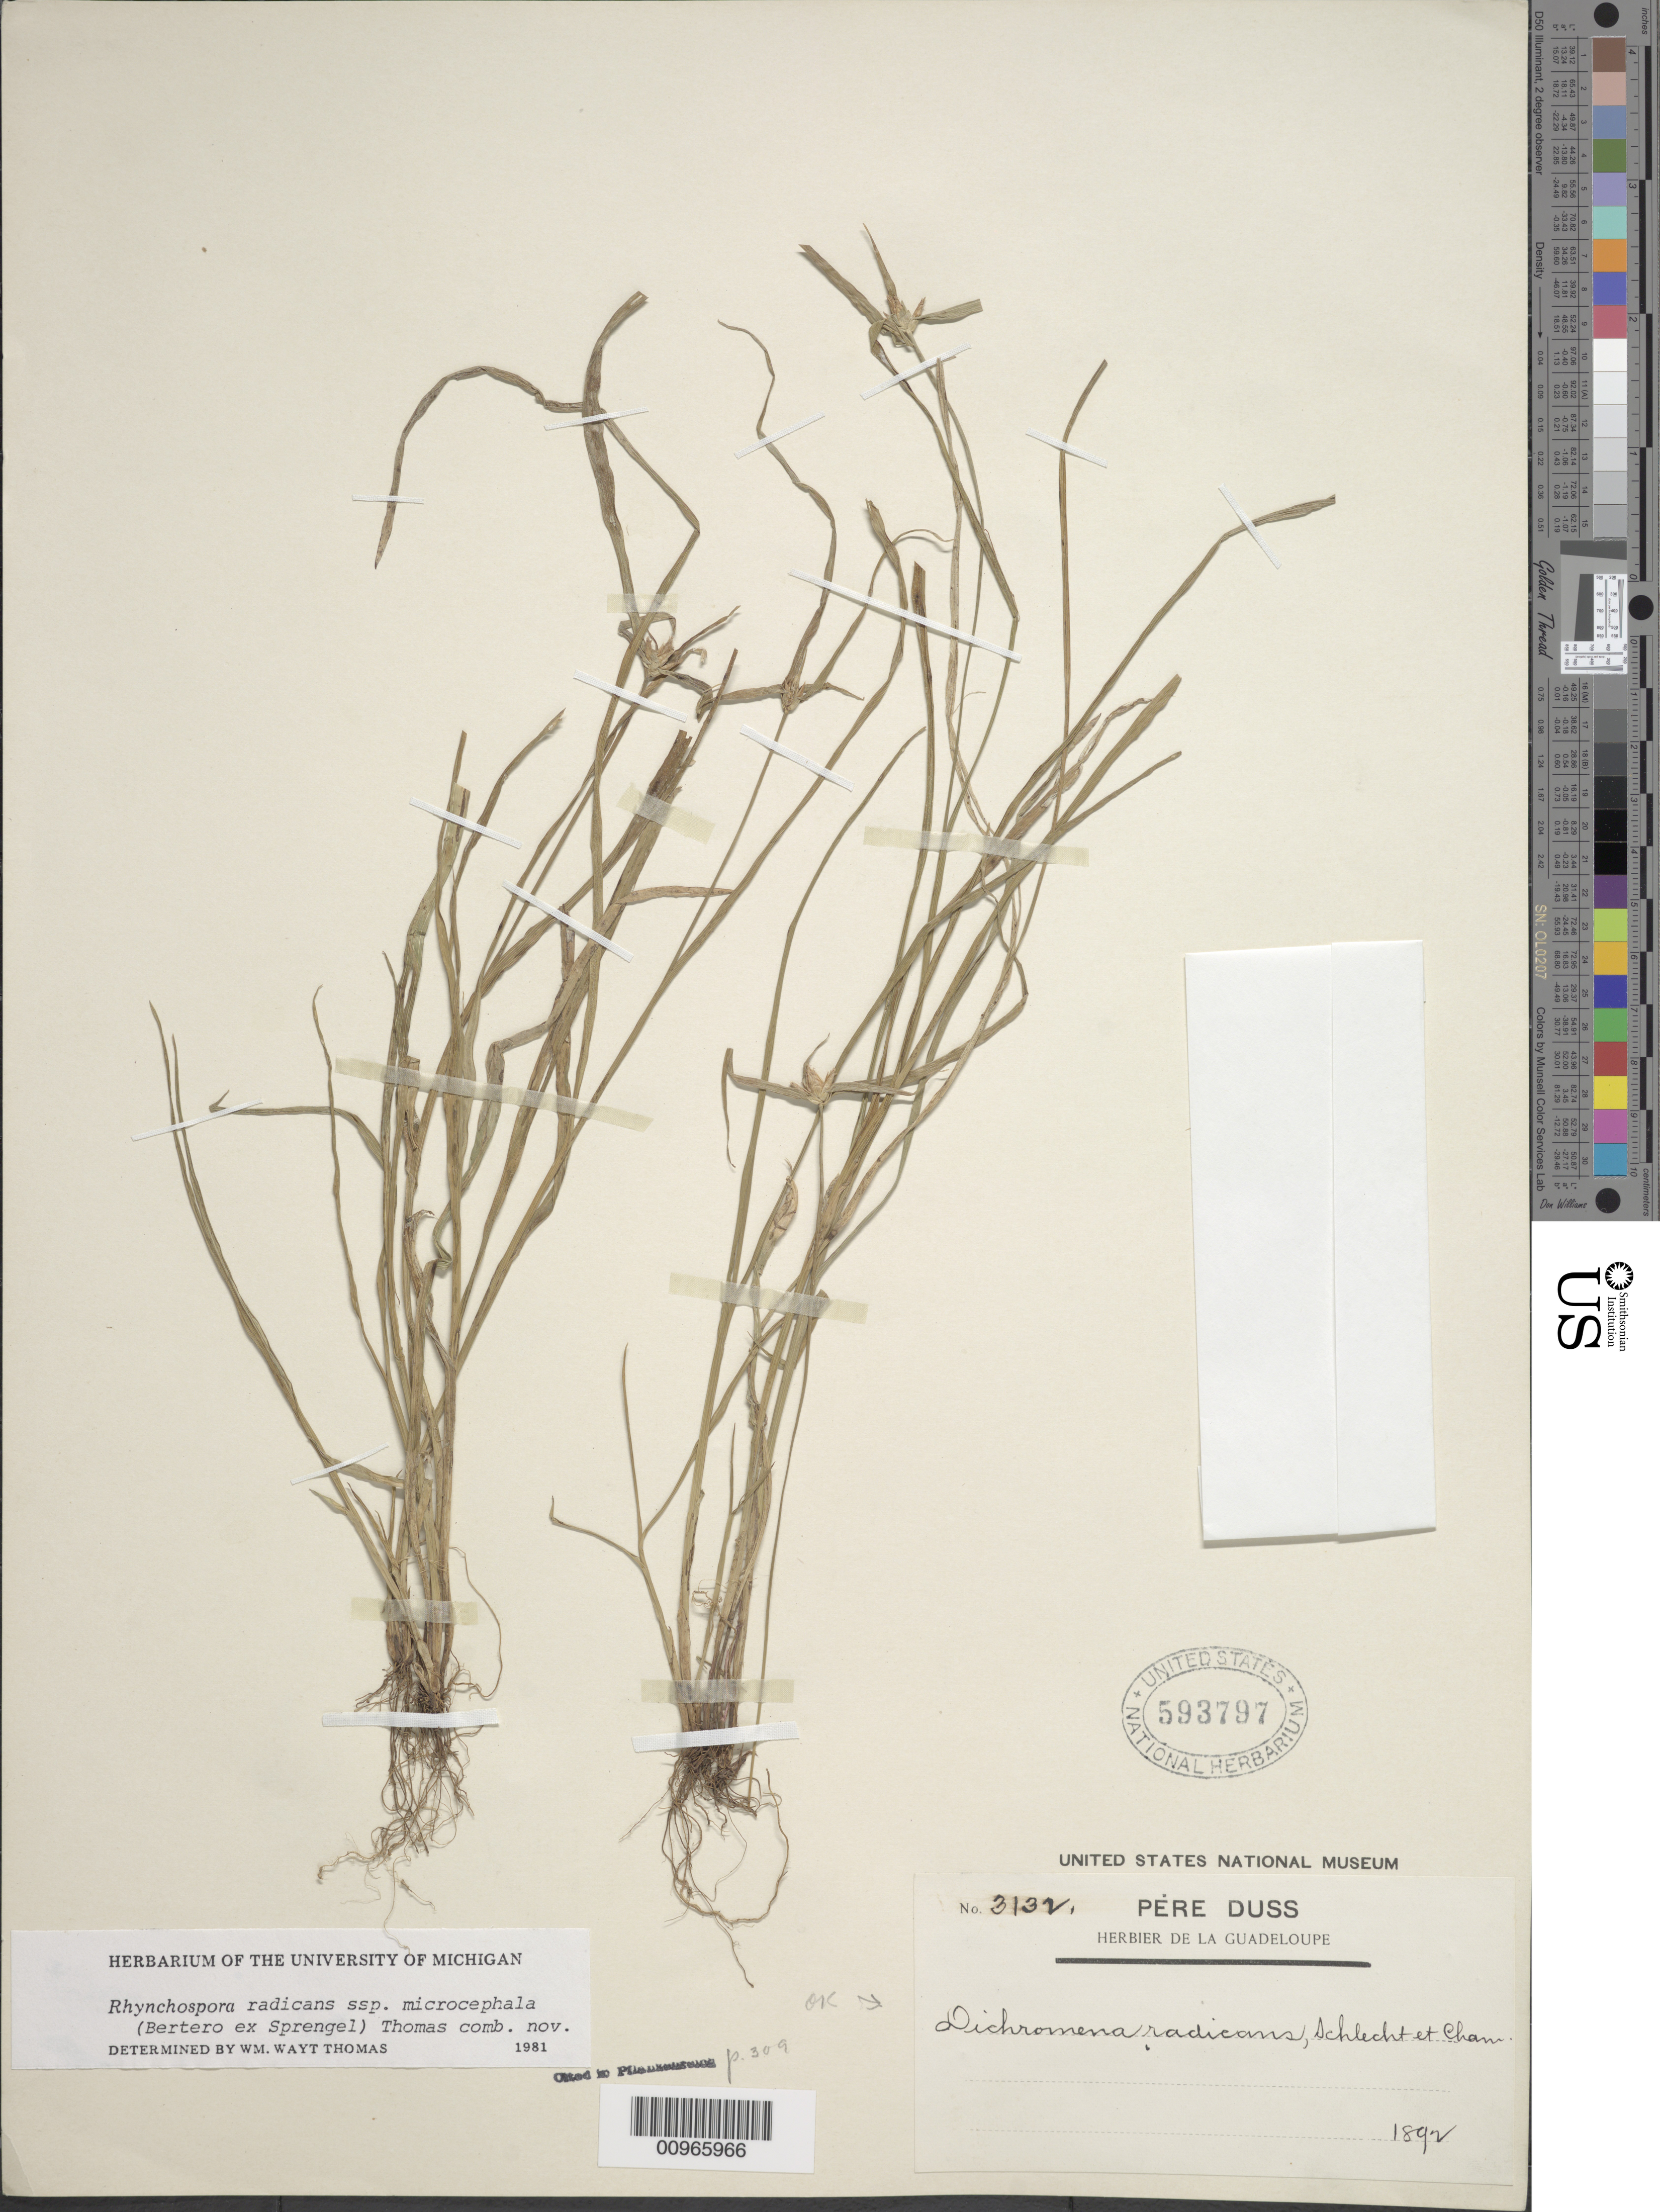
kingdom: Plantae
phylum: Tracheophyta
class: Liliopsida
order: Poales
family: Cyperaceae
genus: Rhynchospora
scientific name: Rhynchospora radicans subsp. microcephala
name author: (Bertero ex Spreng.) W.W. Thomas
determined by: Thomas, W. W., (NY), New York Botanical Garden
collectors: Père Duss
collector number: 3132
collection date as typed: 1892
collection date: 1892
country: Guadeloupe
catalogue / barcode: US 593797